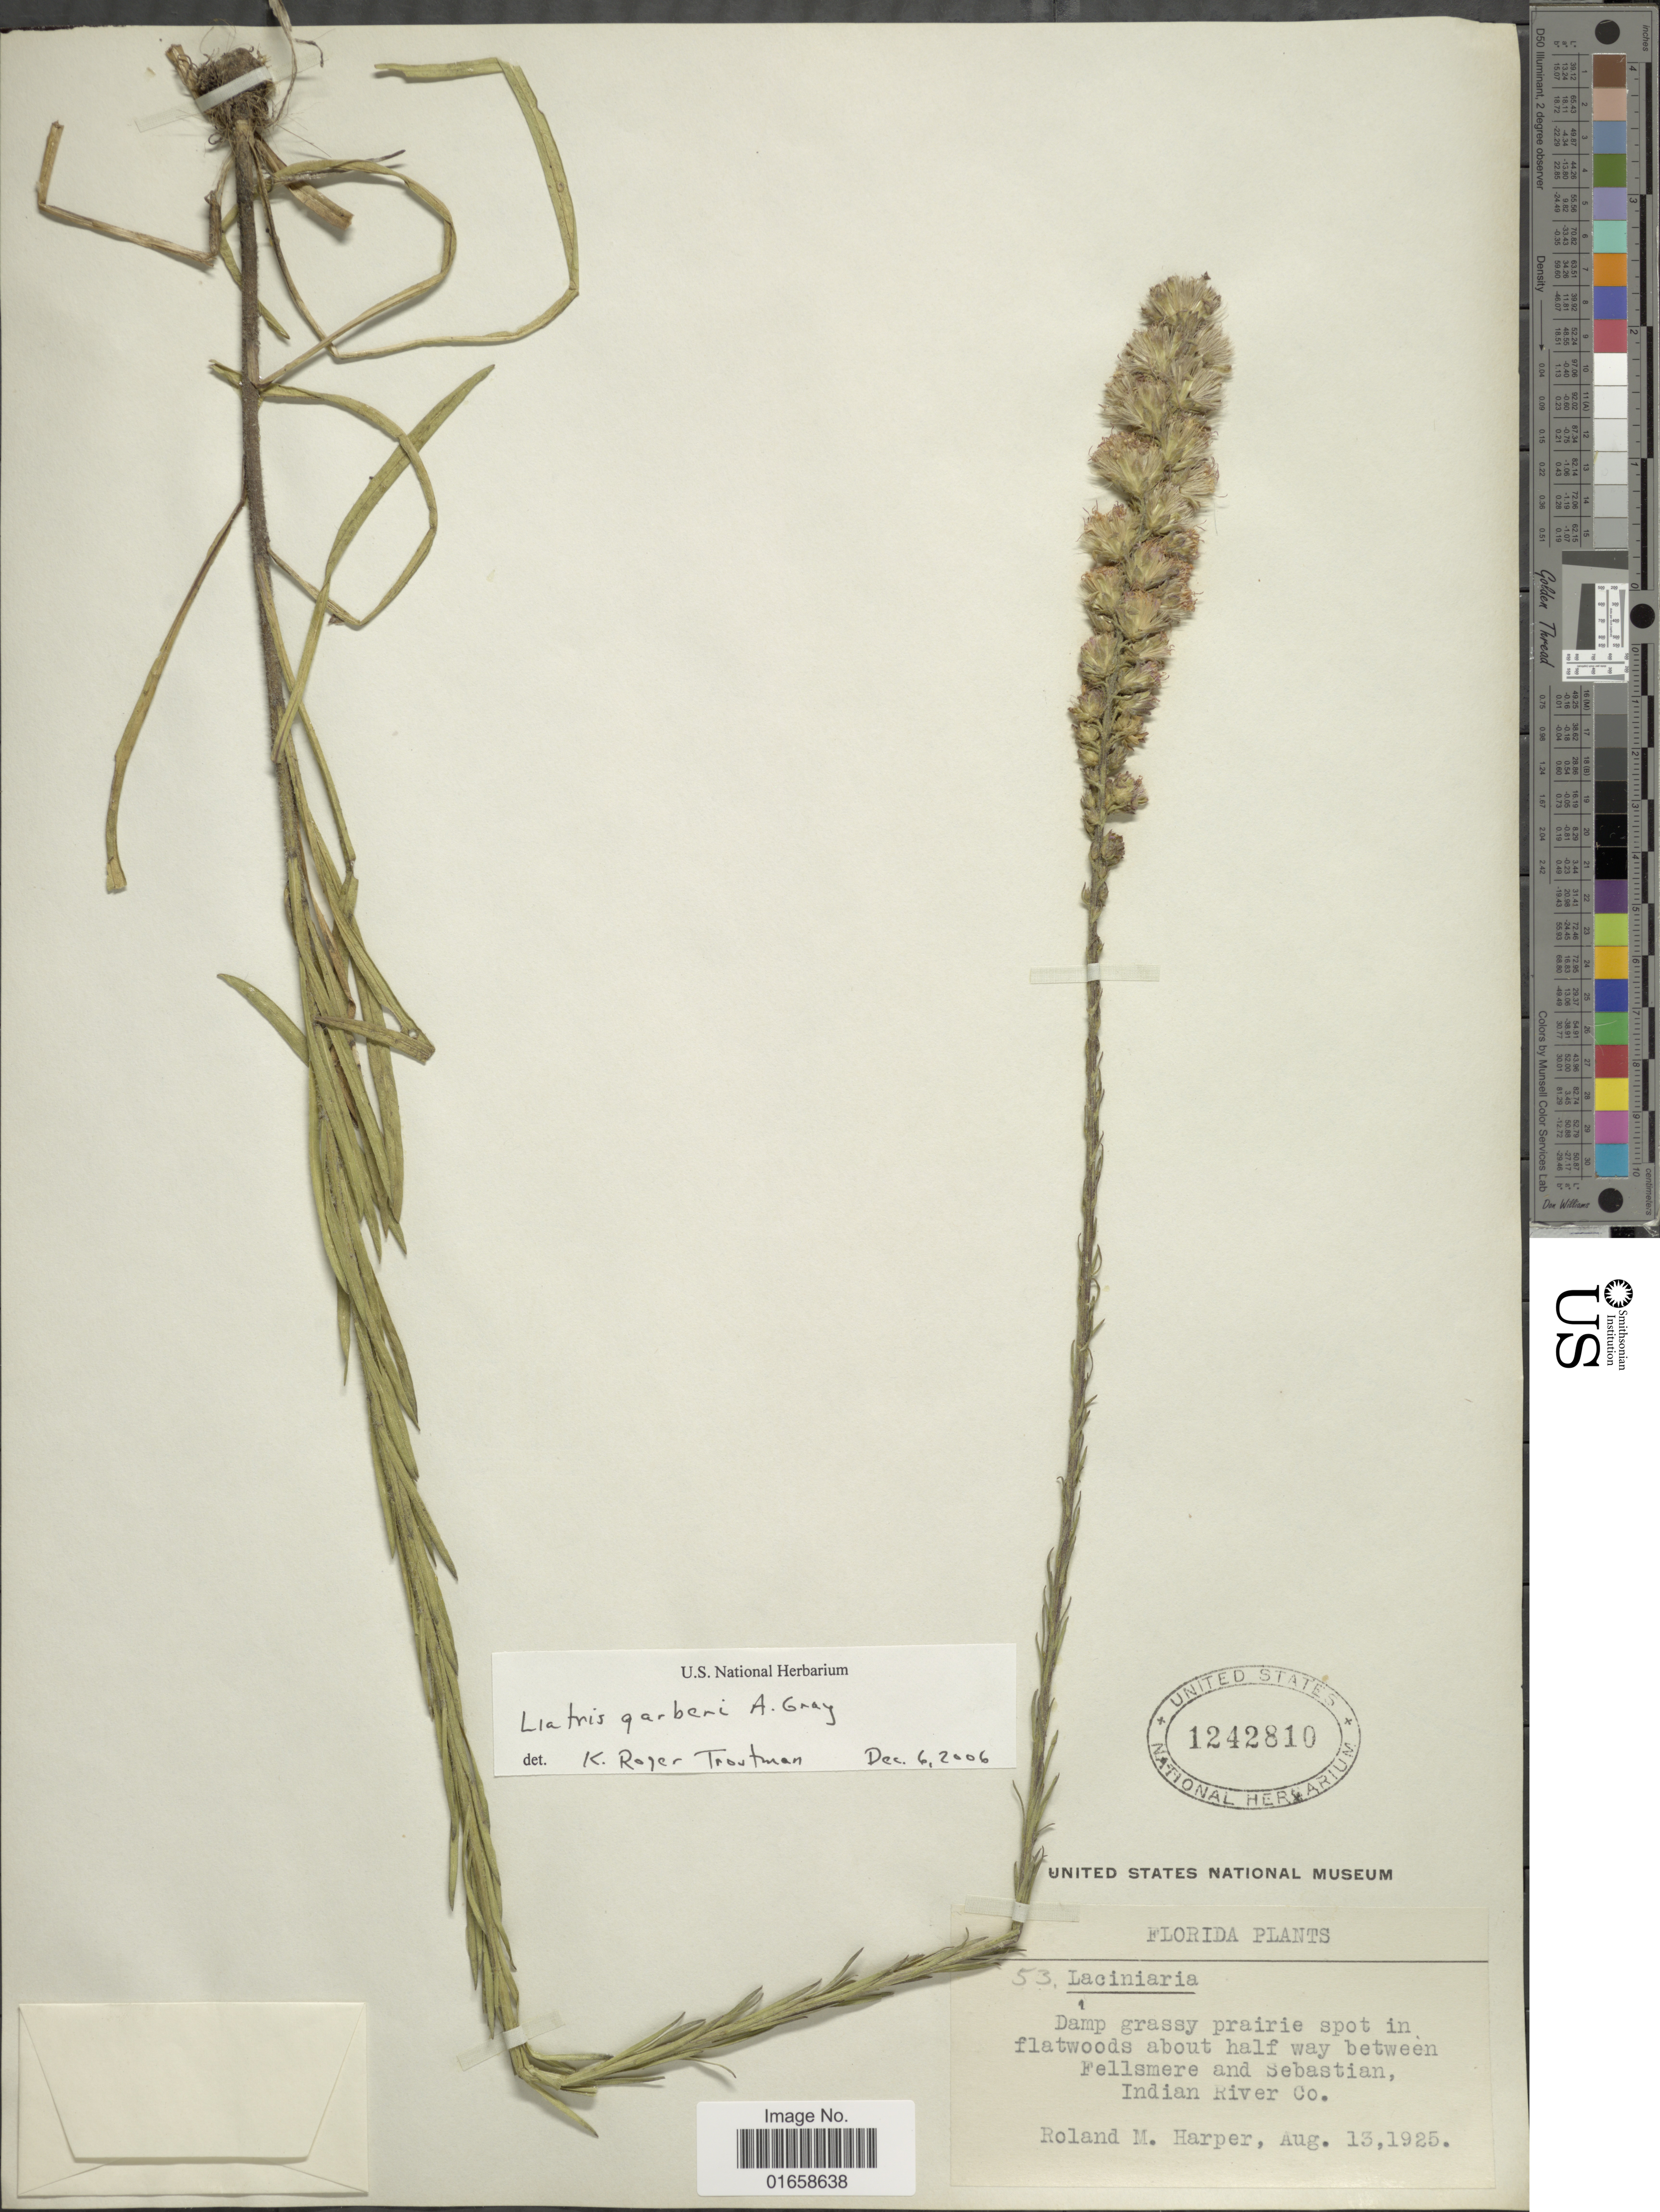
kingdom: Plantae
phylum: Tracheophyta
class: Magnoliopsida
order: Asterales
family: Asteraceae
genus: Liatris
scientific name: Liatris garberi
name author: A. Gray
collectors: R. M. Harper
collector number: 53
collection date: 1925-08-13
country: United States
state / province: Florida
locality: Damp grassy prairie spot in flatwoods about half way between Fellsmere and Sebastian, Indian River Co.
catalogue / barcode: US 1242810